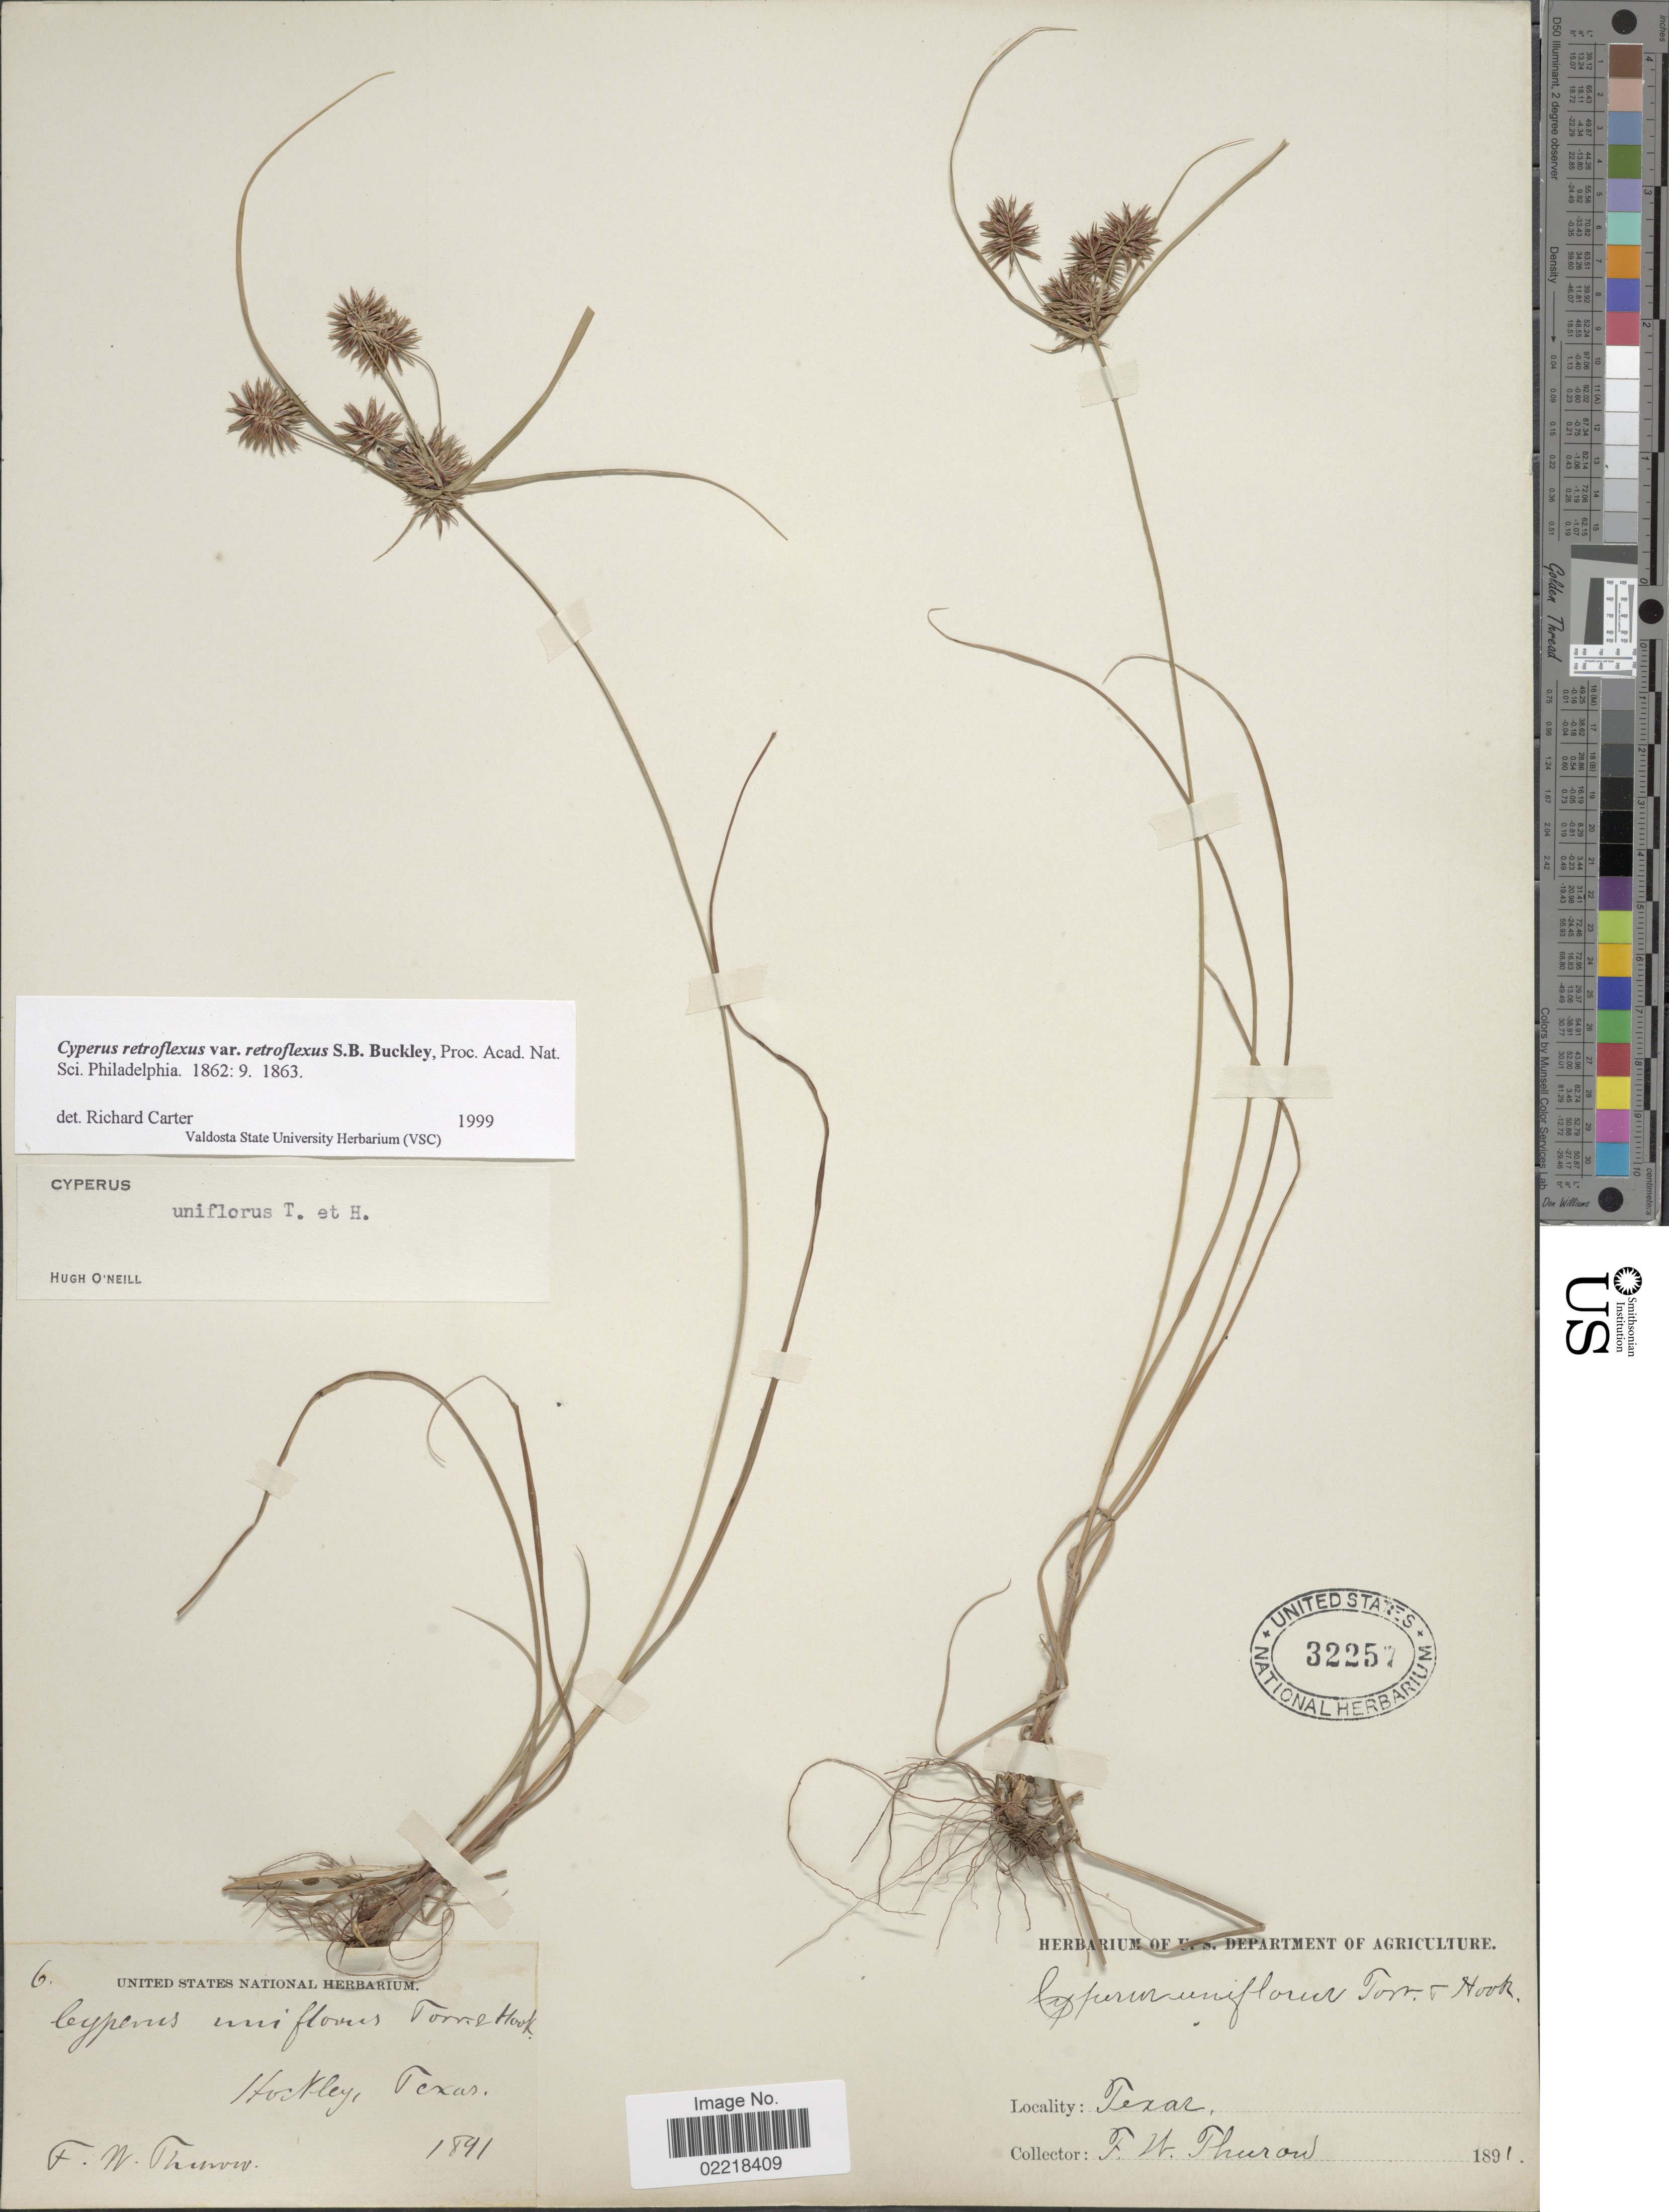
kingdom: Plantae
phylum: Tracheophyta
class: Liliopsida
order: Poales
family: Cyperaceae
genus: Cyperus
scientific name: Cyperus retroflexus var. retroflexus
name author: Buckley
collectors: F. W. Thurow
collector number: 6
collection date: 1891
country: United States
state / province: Texas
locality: Hockley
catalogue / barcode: US 32257